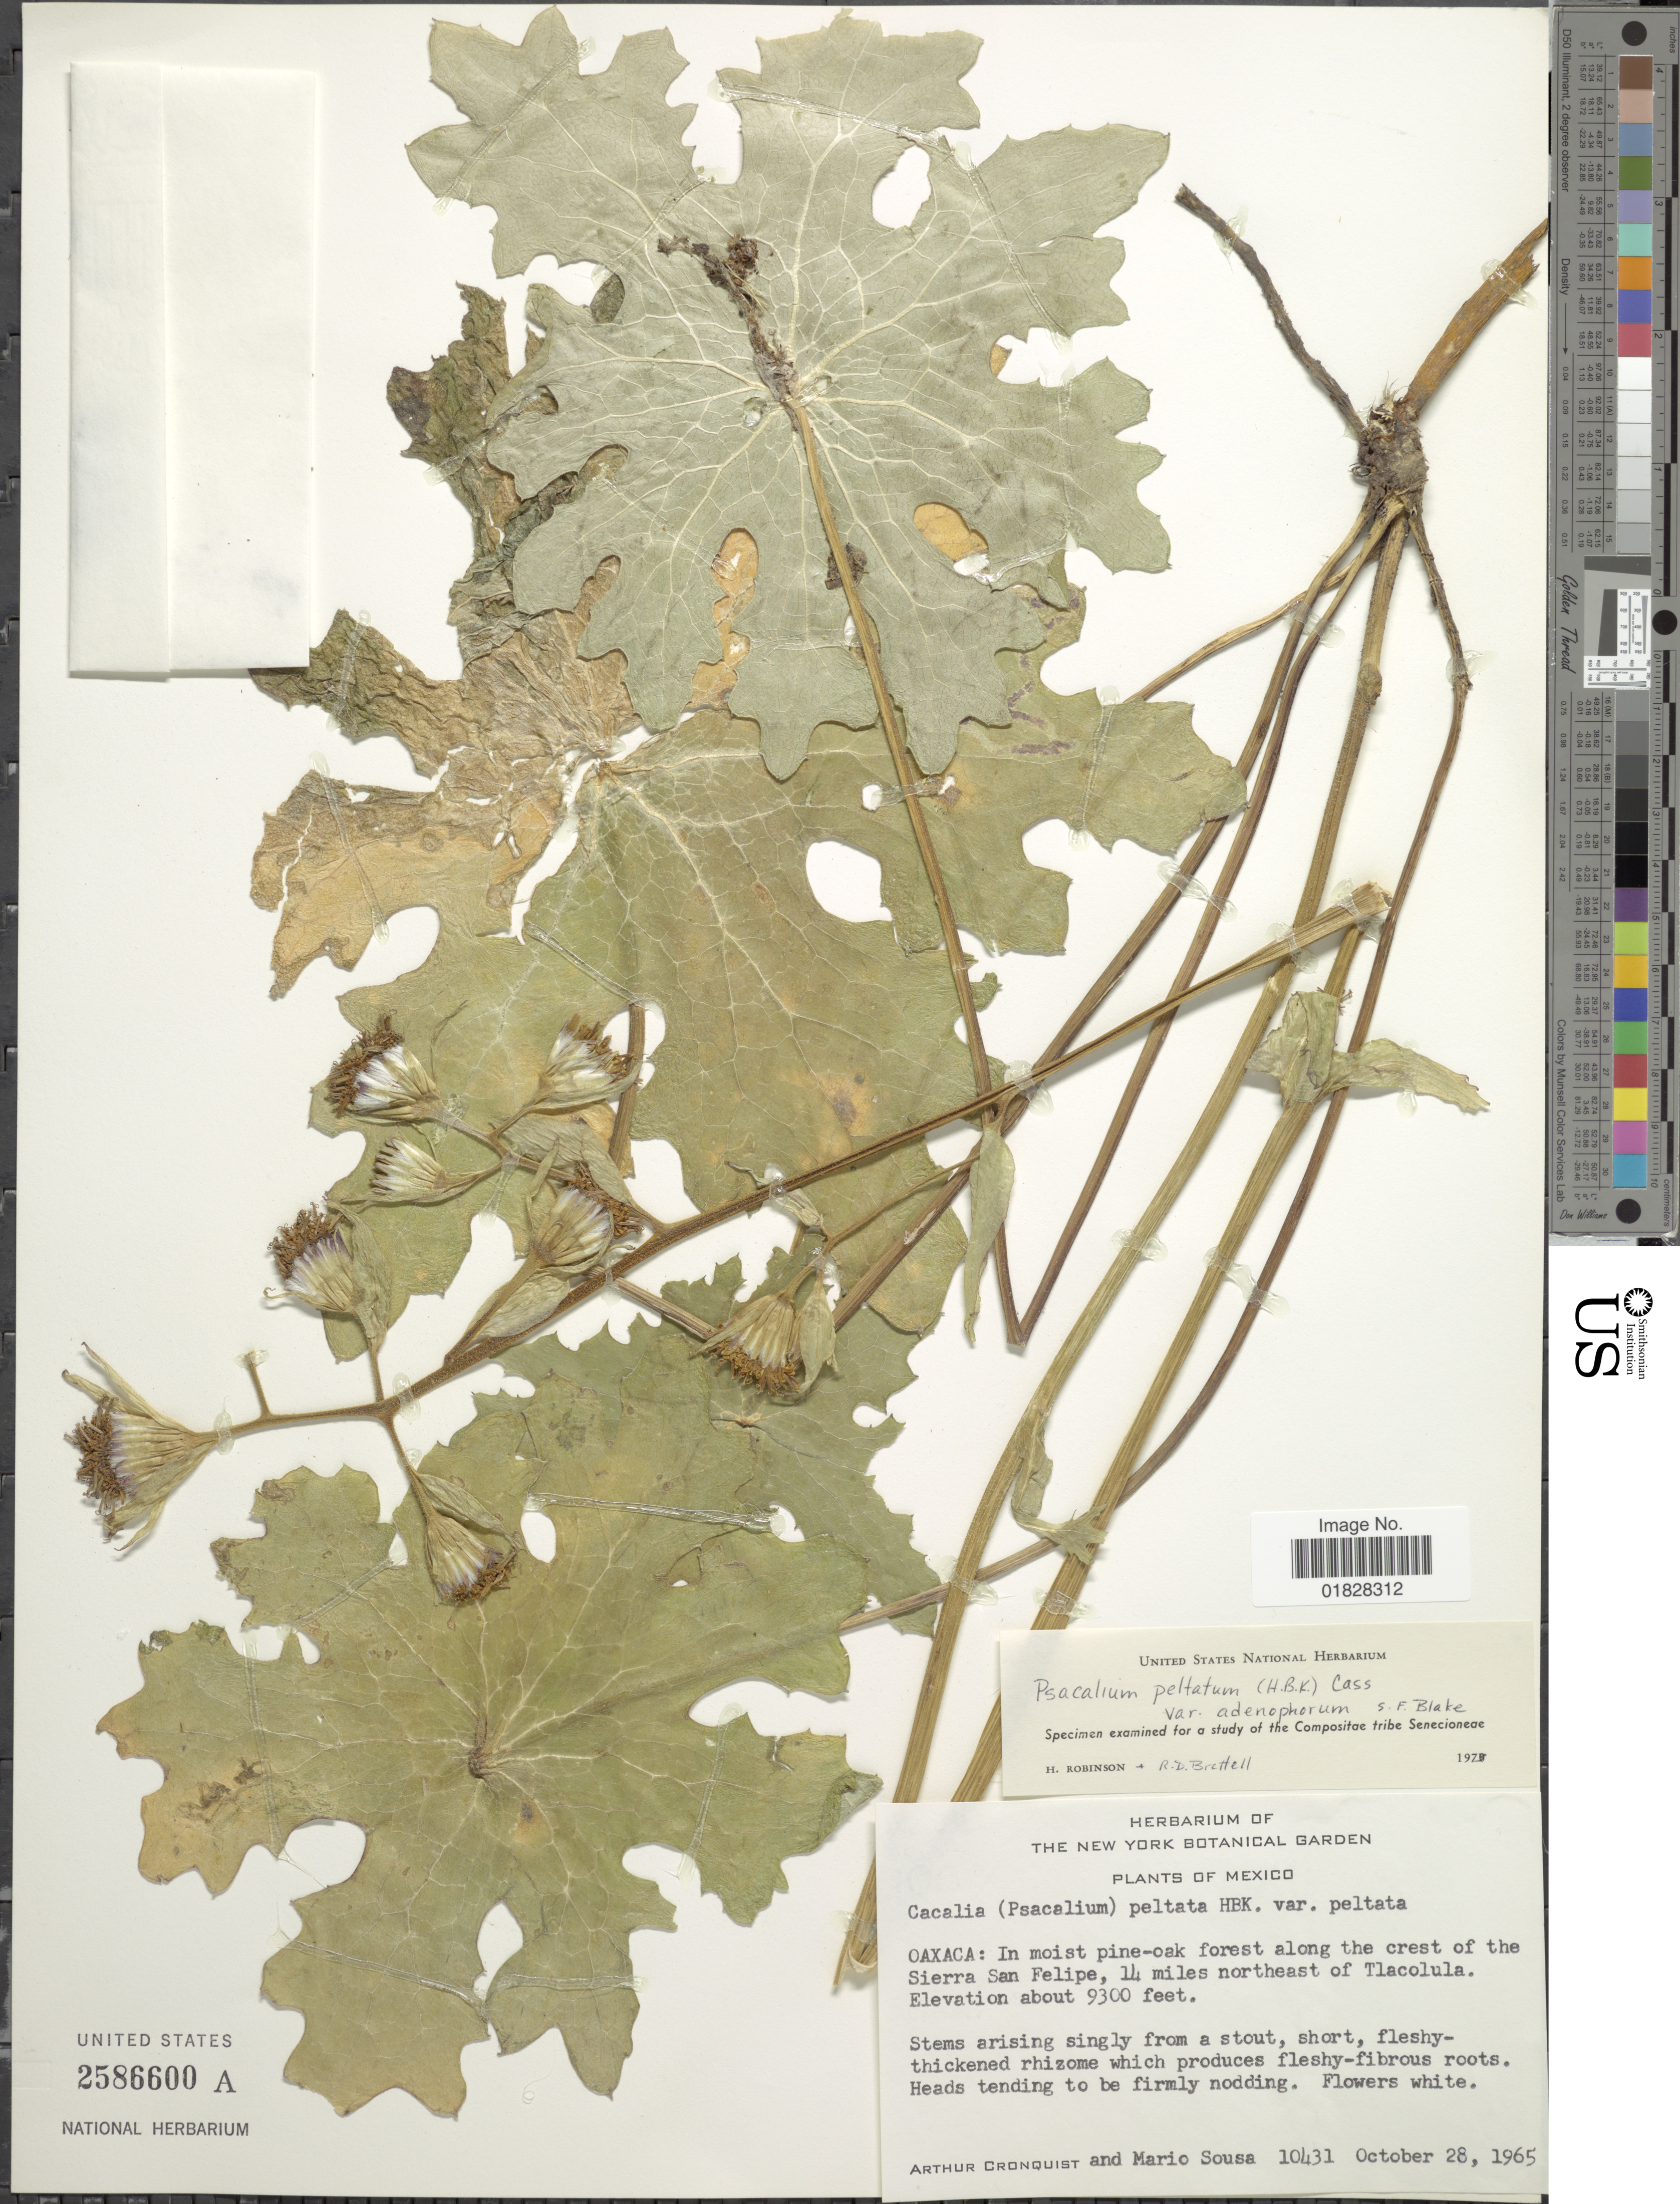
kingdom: Plantae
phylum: Tracheophyta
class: Magnoliopsida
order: Asterales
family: Asteraceae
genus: Psacalium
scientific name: Psacalium peltatum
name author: Cass.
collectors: A. J. Cronquist & M. Sousa S.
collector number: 10431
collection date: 1965-10-28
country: Mexico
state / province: Oaxaca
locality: Oaxaca: In moist pine-oak forest along the crest of the Sierra San Felipe, 14 miles northeast of Tlacolula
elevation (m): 2835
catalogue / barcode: US 2586600A